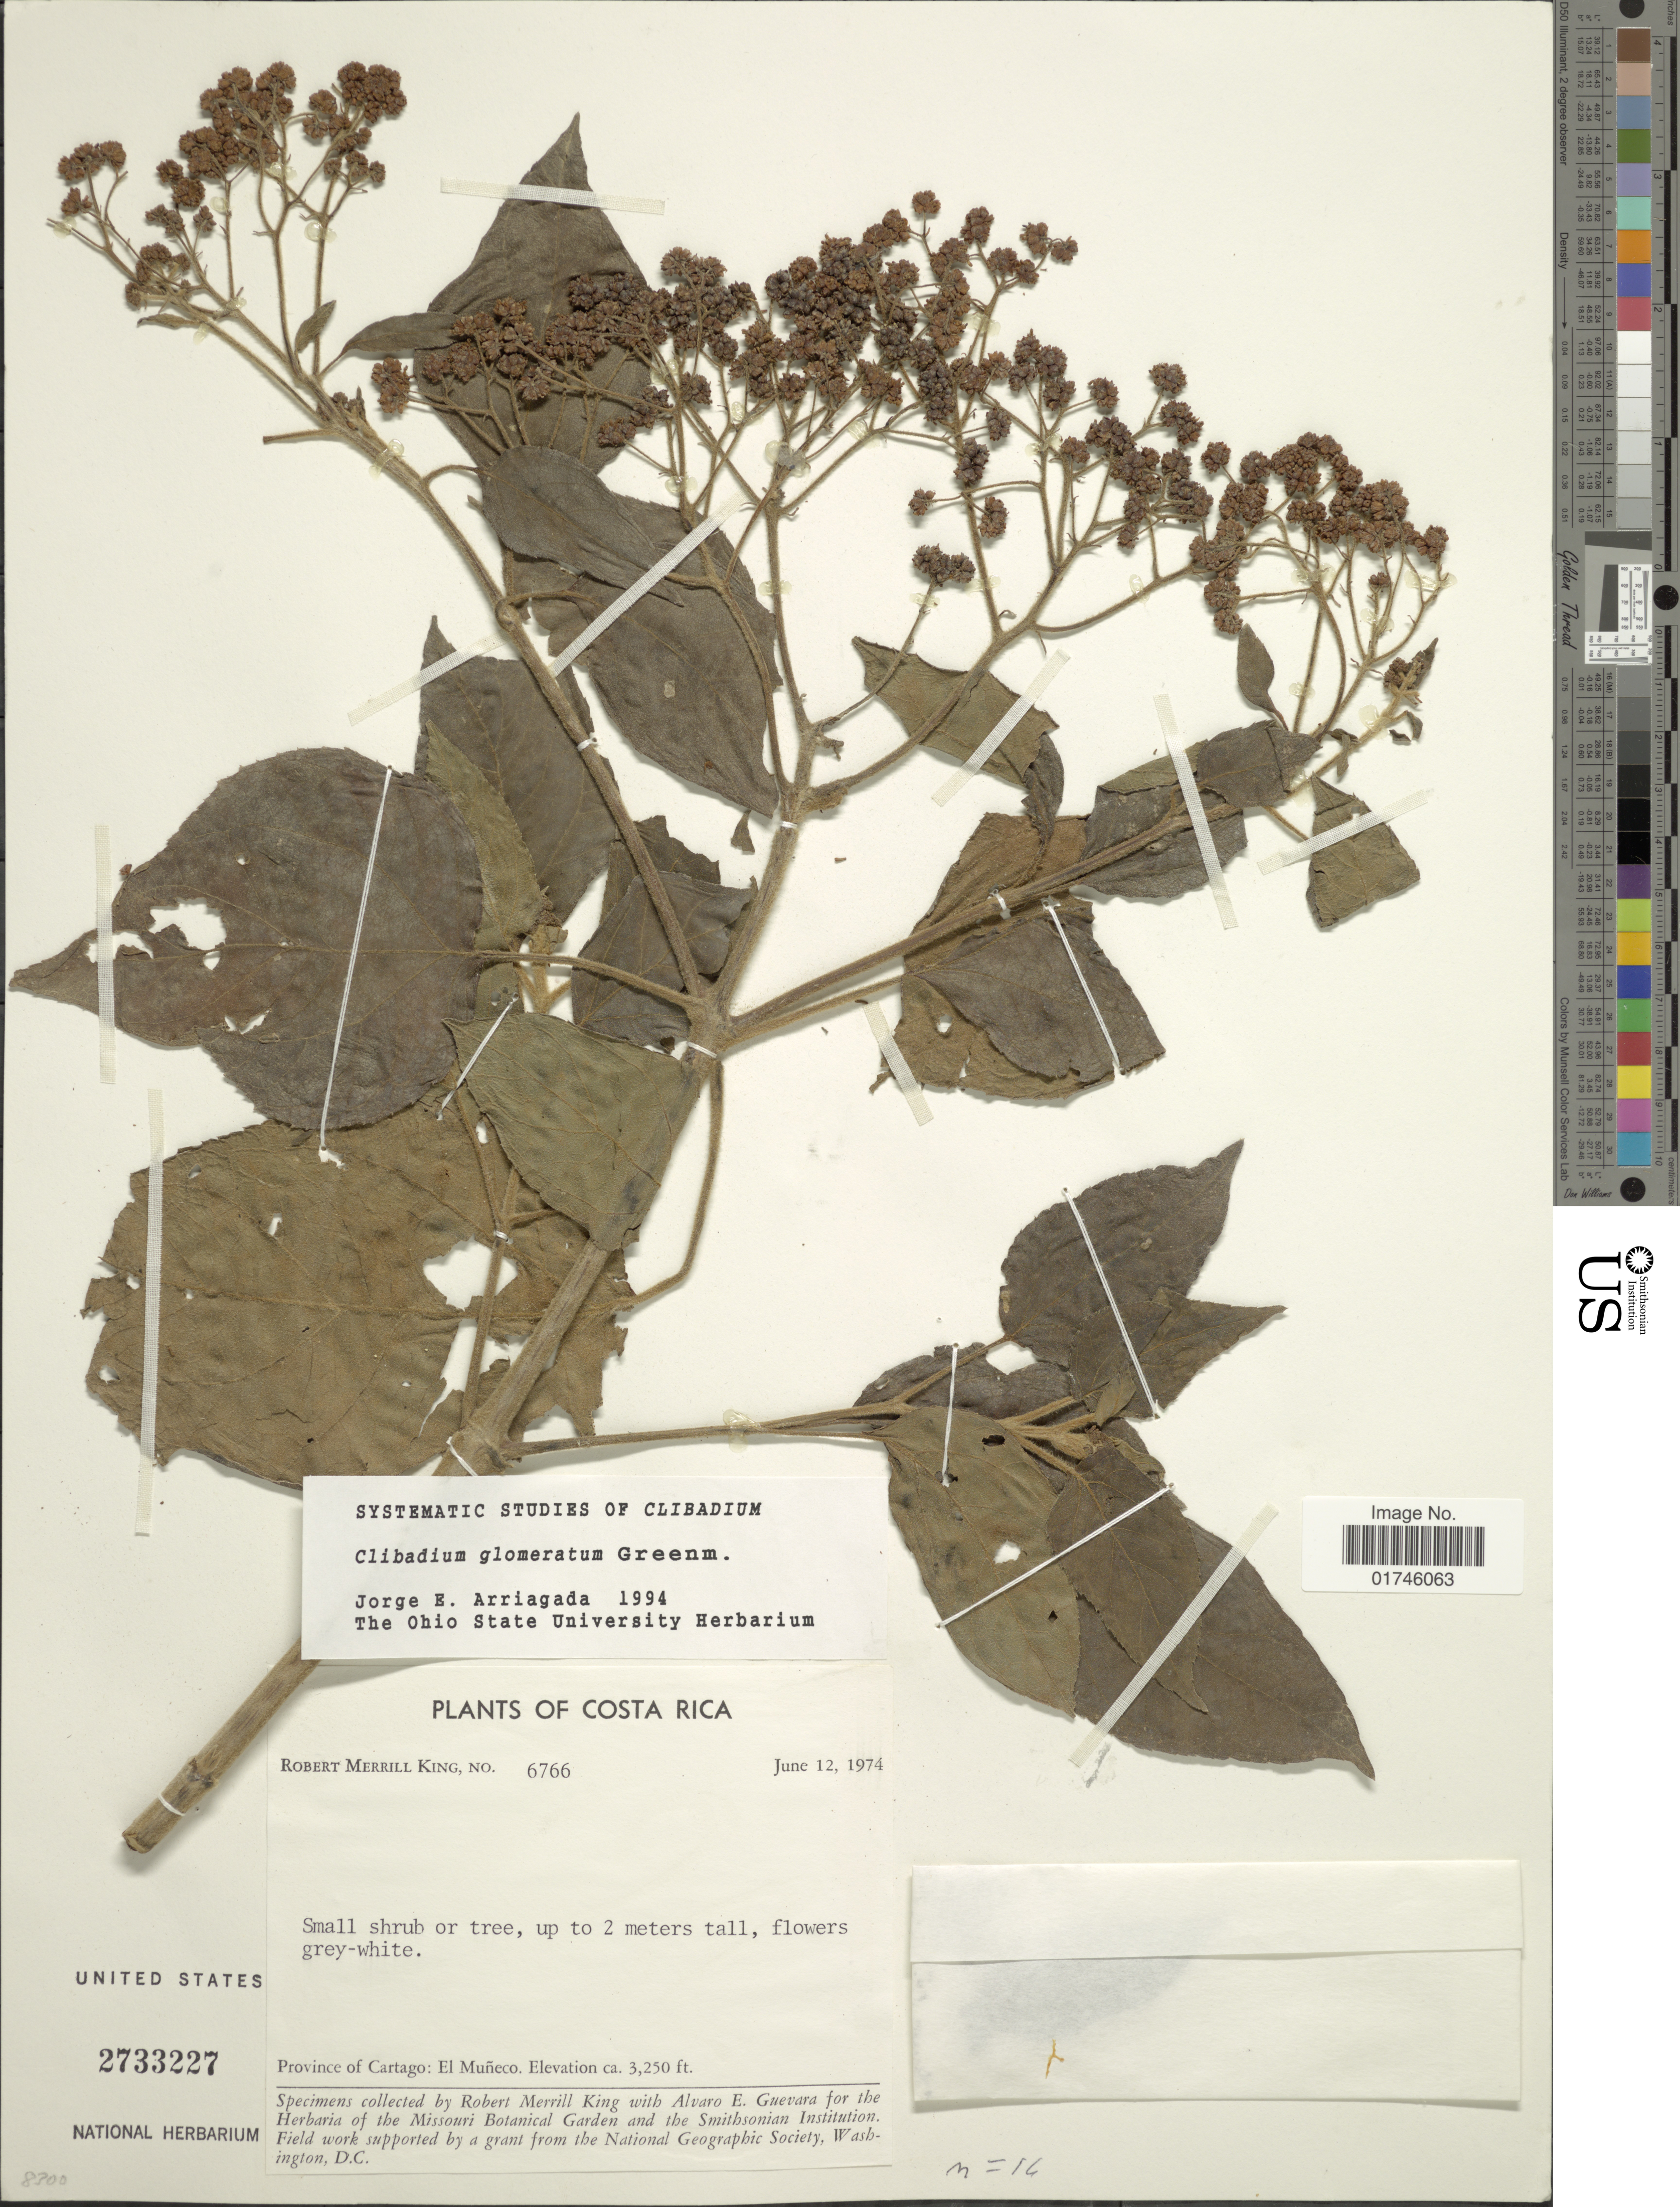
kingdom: Plantae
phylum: Tracheophyta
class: Magnoliopsida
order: Asterales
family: Asteraceae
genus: Clibadium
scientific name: Clibadium glomeratum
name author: Greenm.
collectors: R. M. King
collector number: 6766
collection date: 1974-06-12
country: Costa Rica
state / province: Cartago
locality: Province of Cartago: El Muneco.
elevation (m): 991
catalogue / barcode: US 2733227